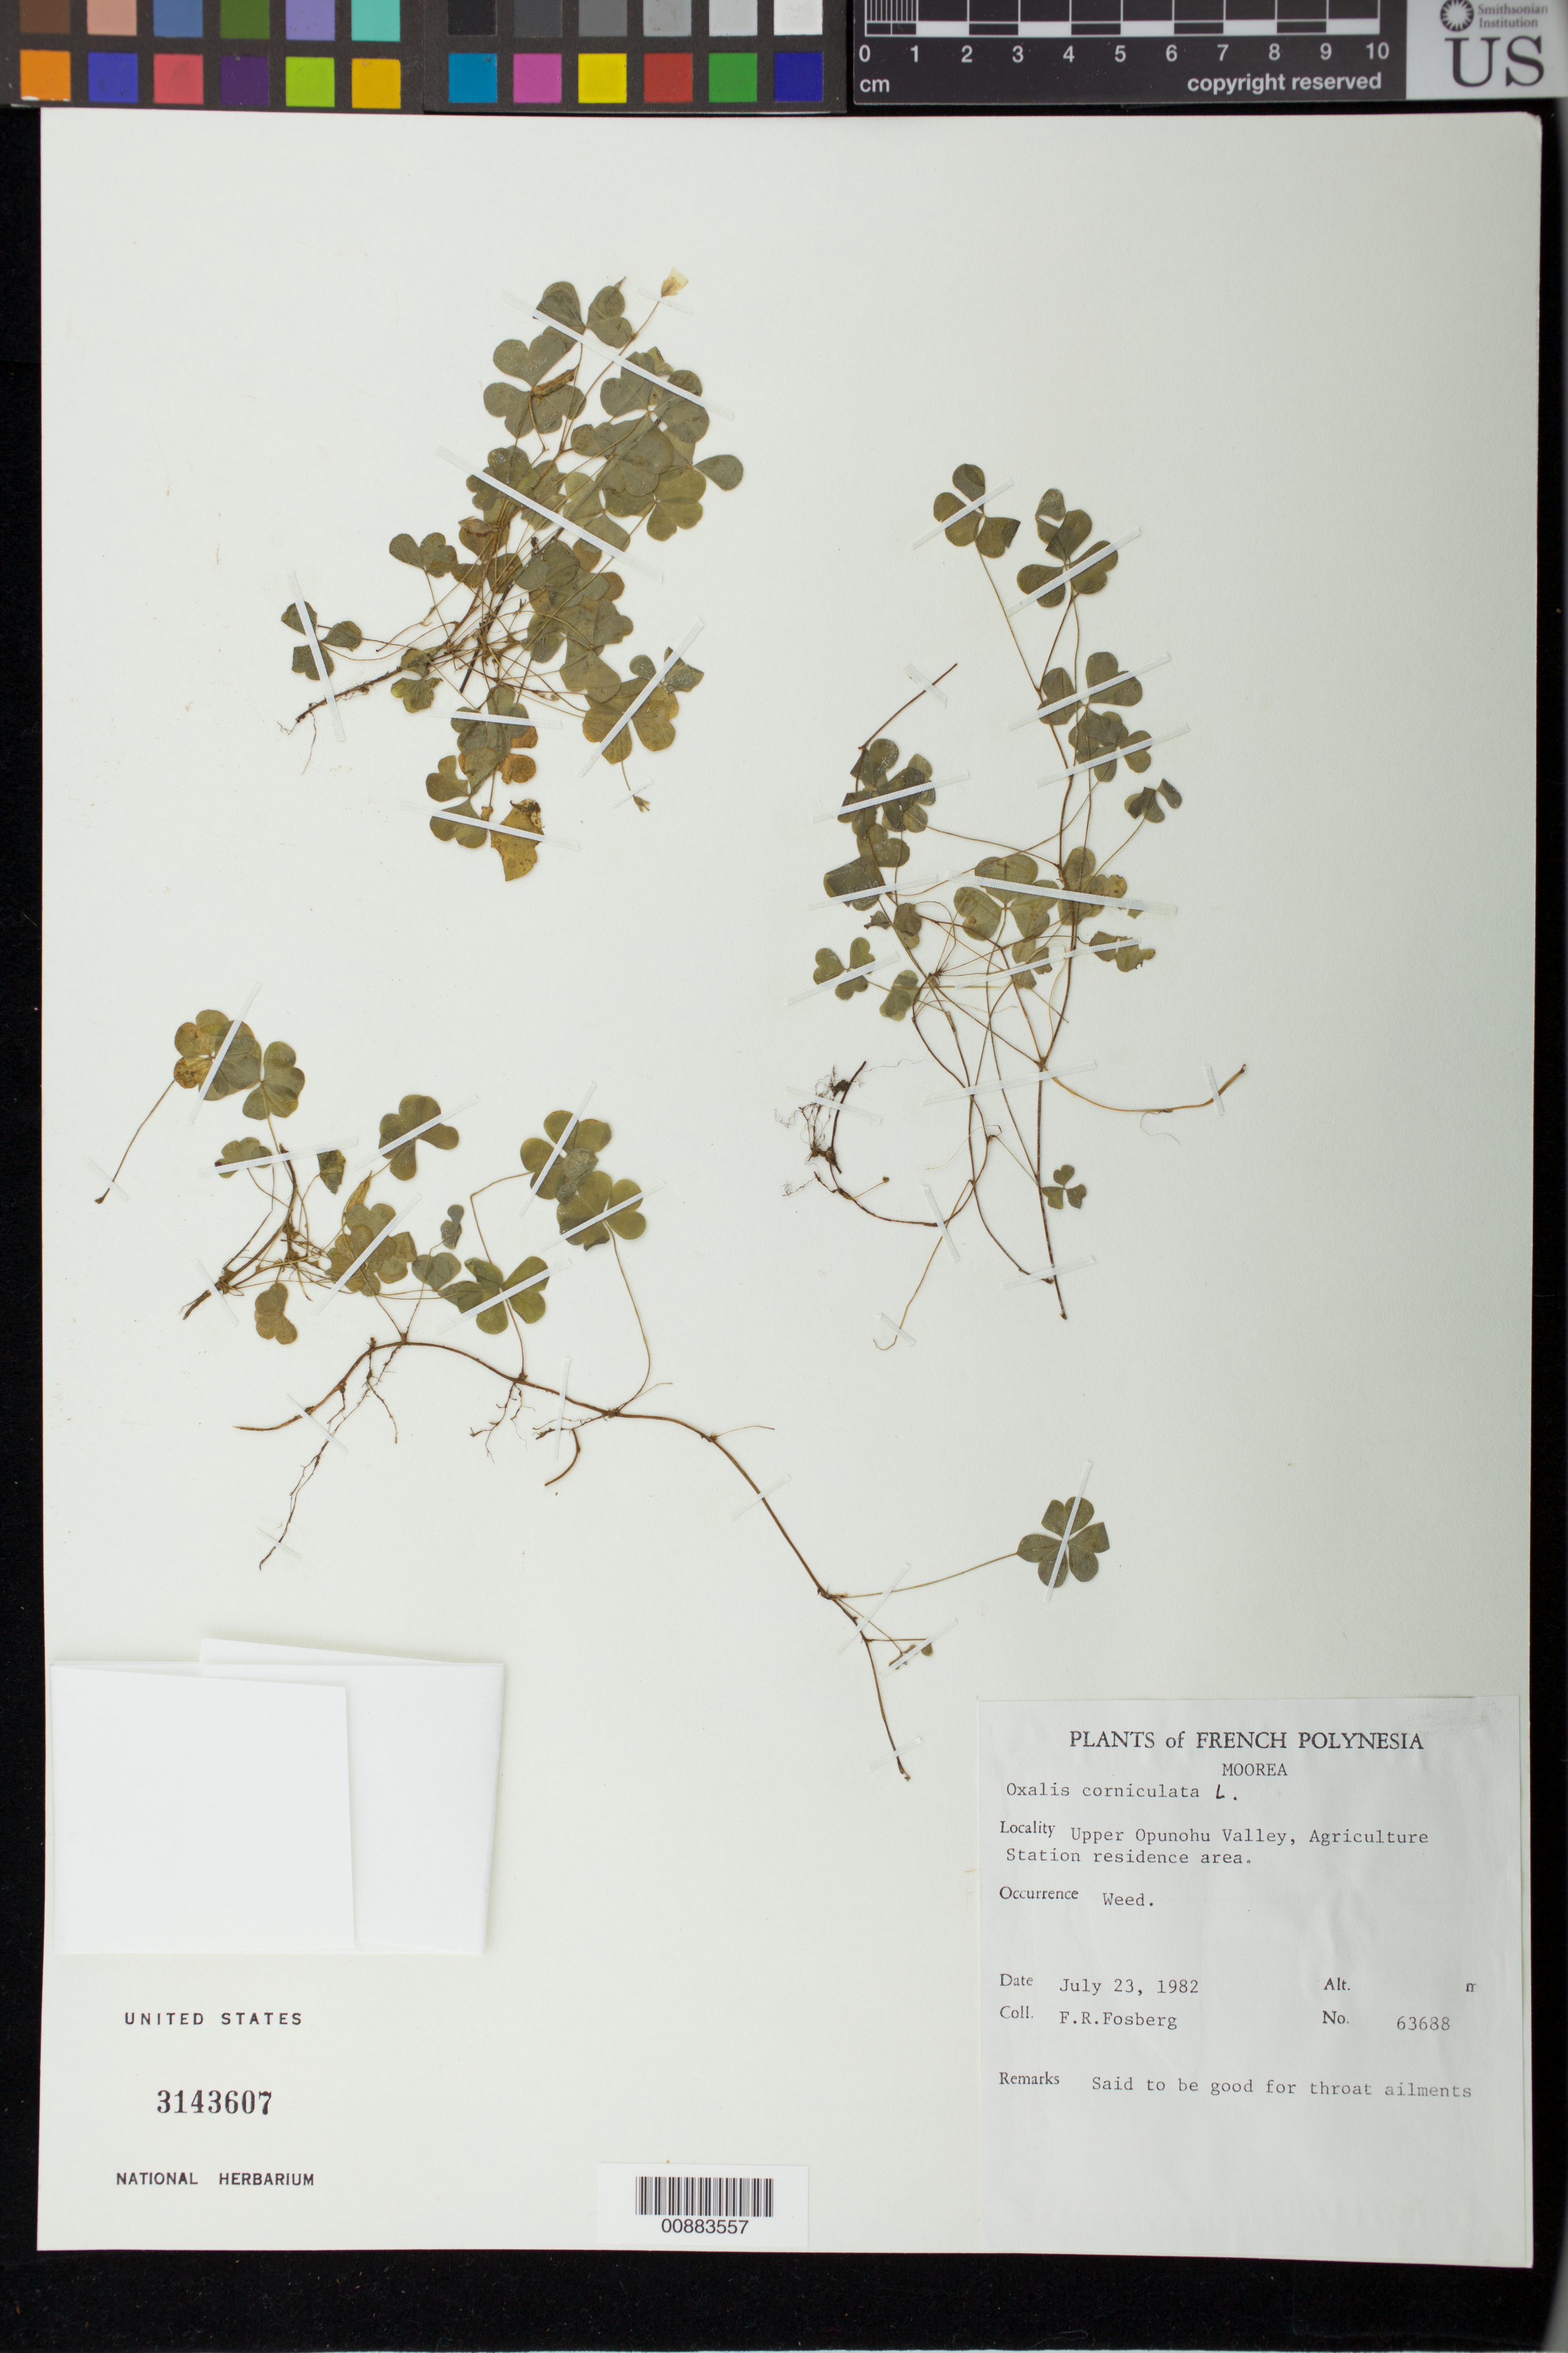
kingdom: Plantae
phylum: Tracheophyta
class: Magnoliopsida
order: Oxalidales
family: Oxalidaceae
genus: Oxalis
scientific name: Oxalis corniculata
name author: L.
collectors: F. R. Fosberg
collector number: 63688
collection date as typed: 23 Jul 1982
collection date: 1982-07-23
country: French Polynesia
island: Moorea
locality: Upper Opunohu Valley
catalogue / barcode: US 3143607